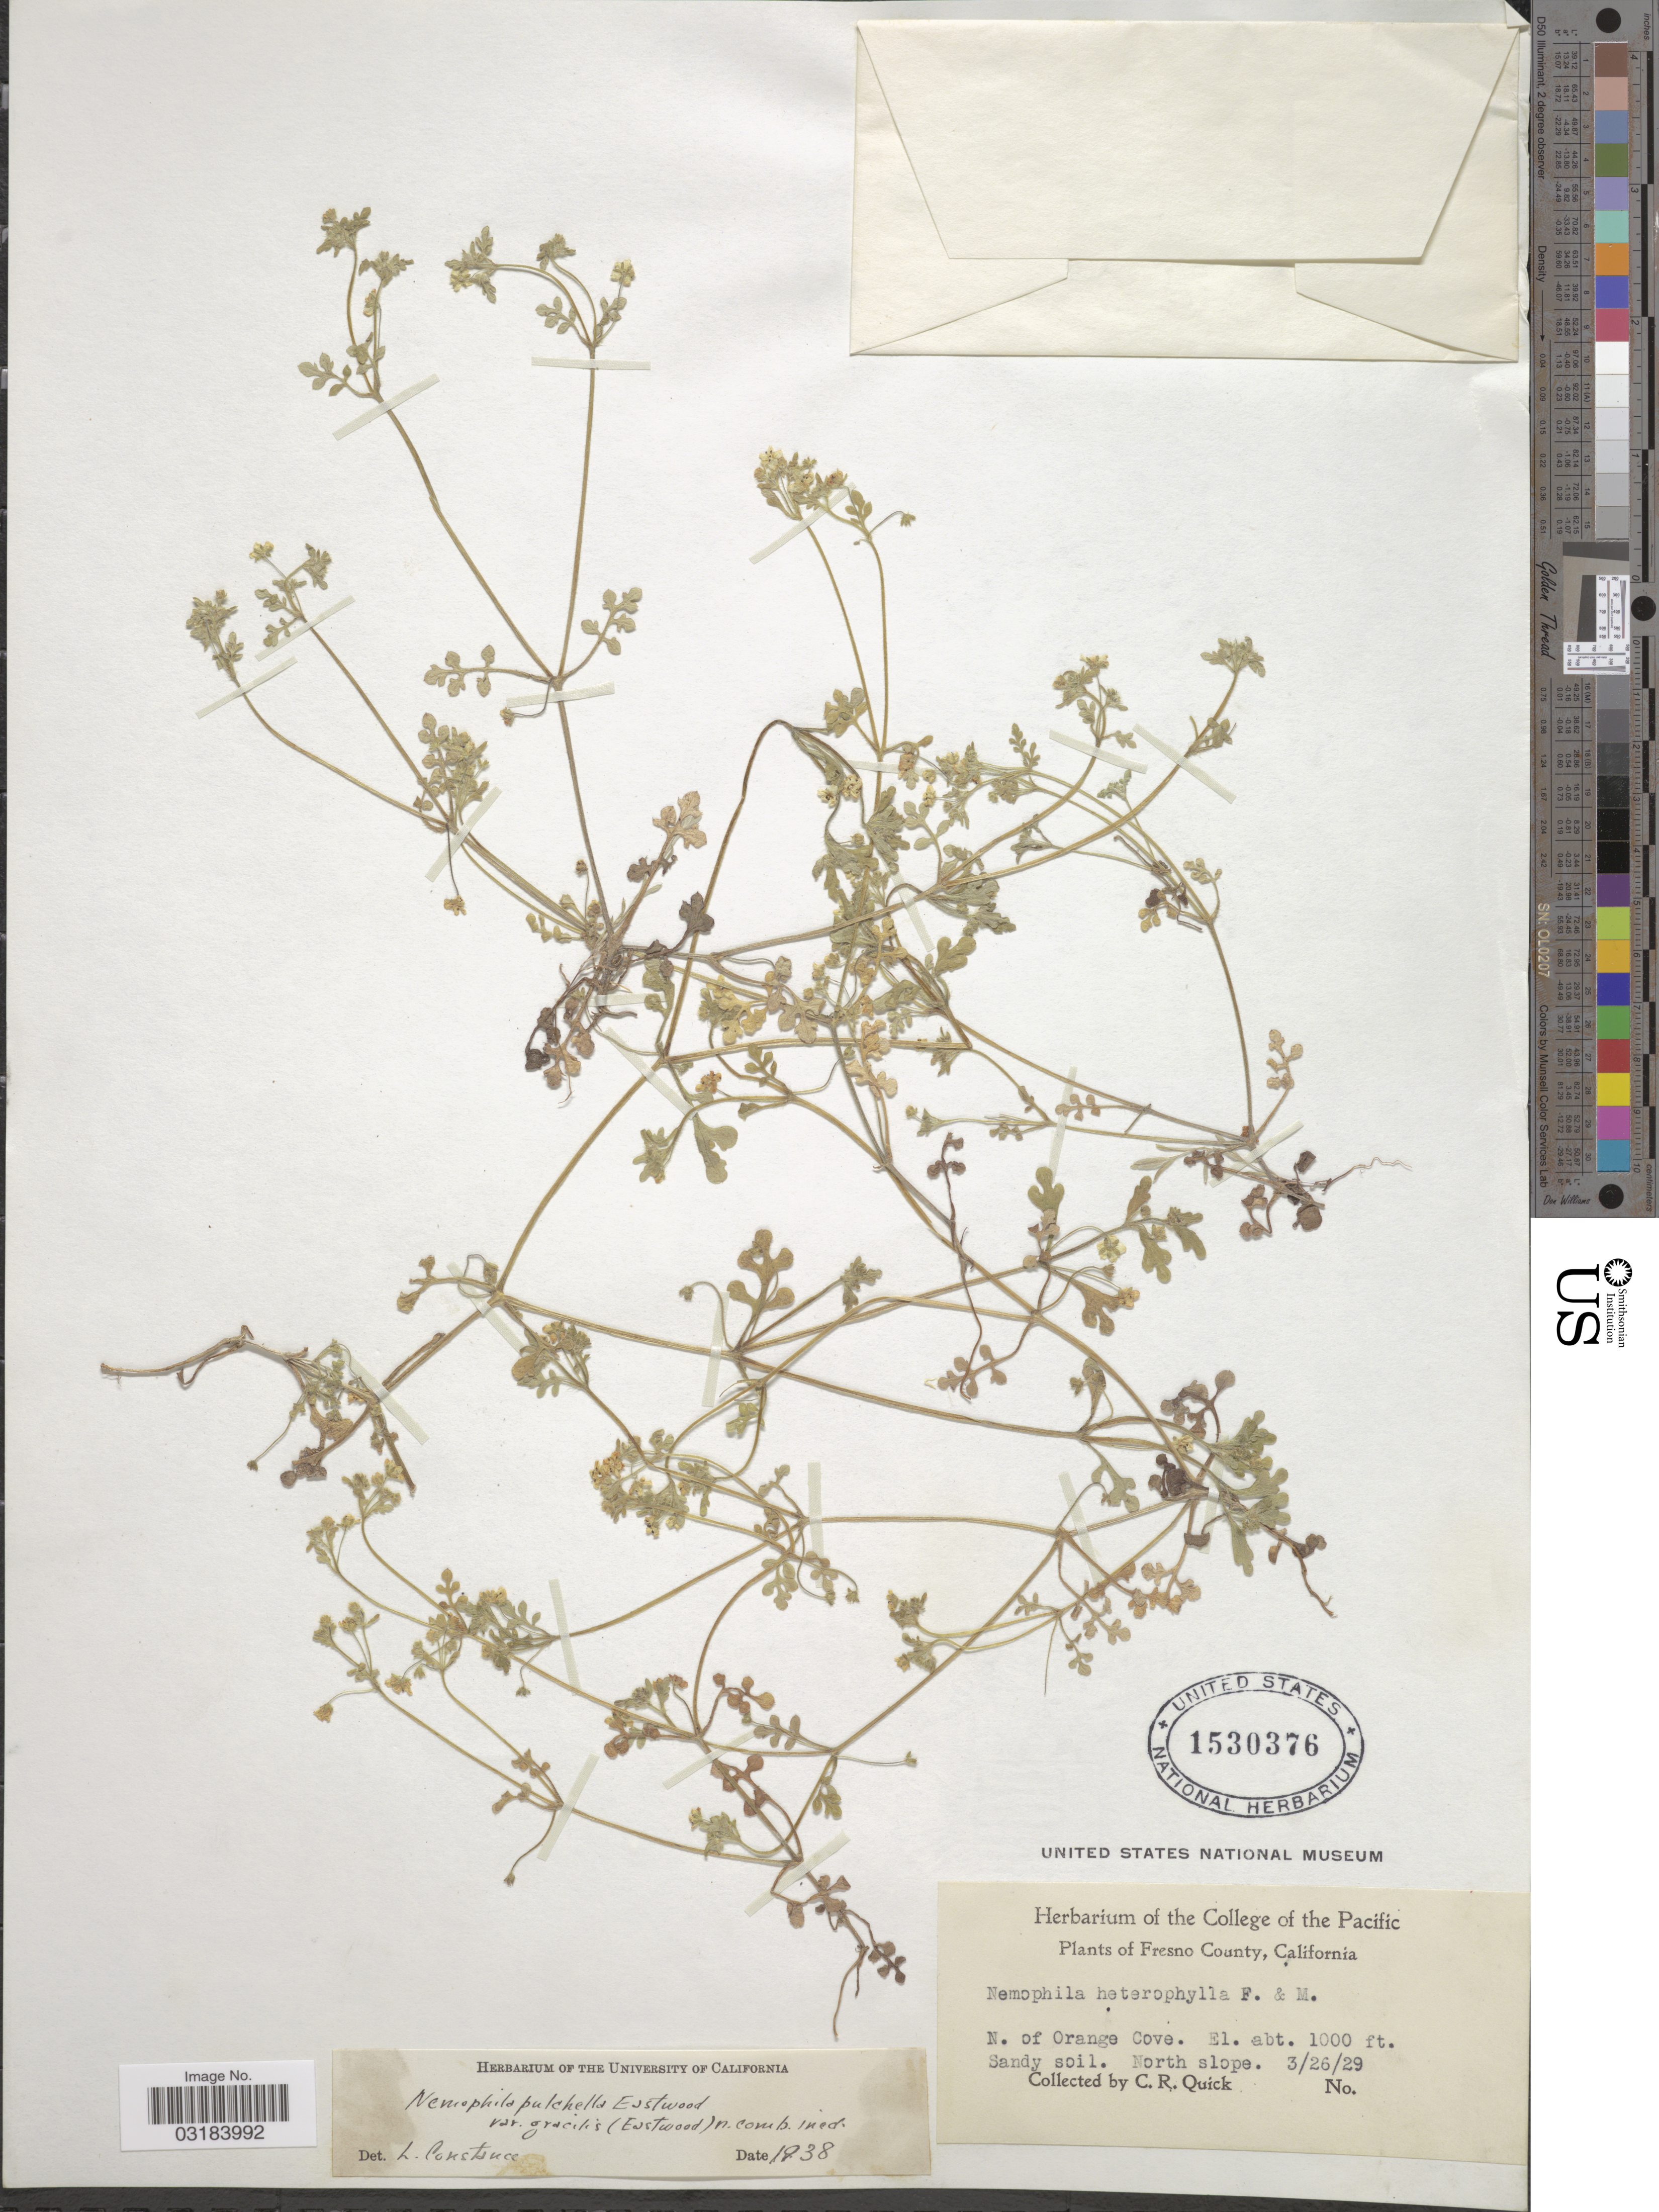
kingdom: Plantae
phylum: Tracheophyta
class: Magnoliopsida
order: Boraginales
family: Hydrophyllaceae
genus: Nemophila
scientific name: Nemophila pulchella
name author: Eastw.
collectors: C. Quick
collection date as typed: Transcribed d/m/y: 26/3/29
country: United States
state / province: California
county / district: Fresno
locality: Fresno County, N. of Orange Cove. North slope.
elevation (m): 305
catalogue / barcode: US 1530376